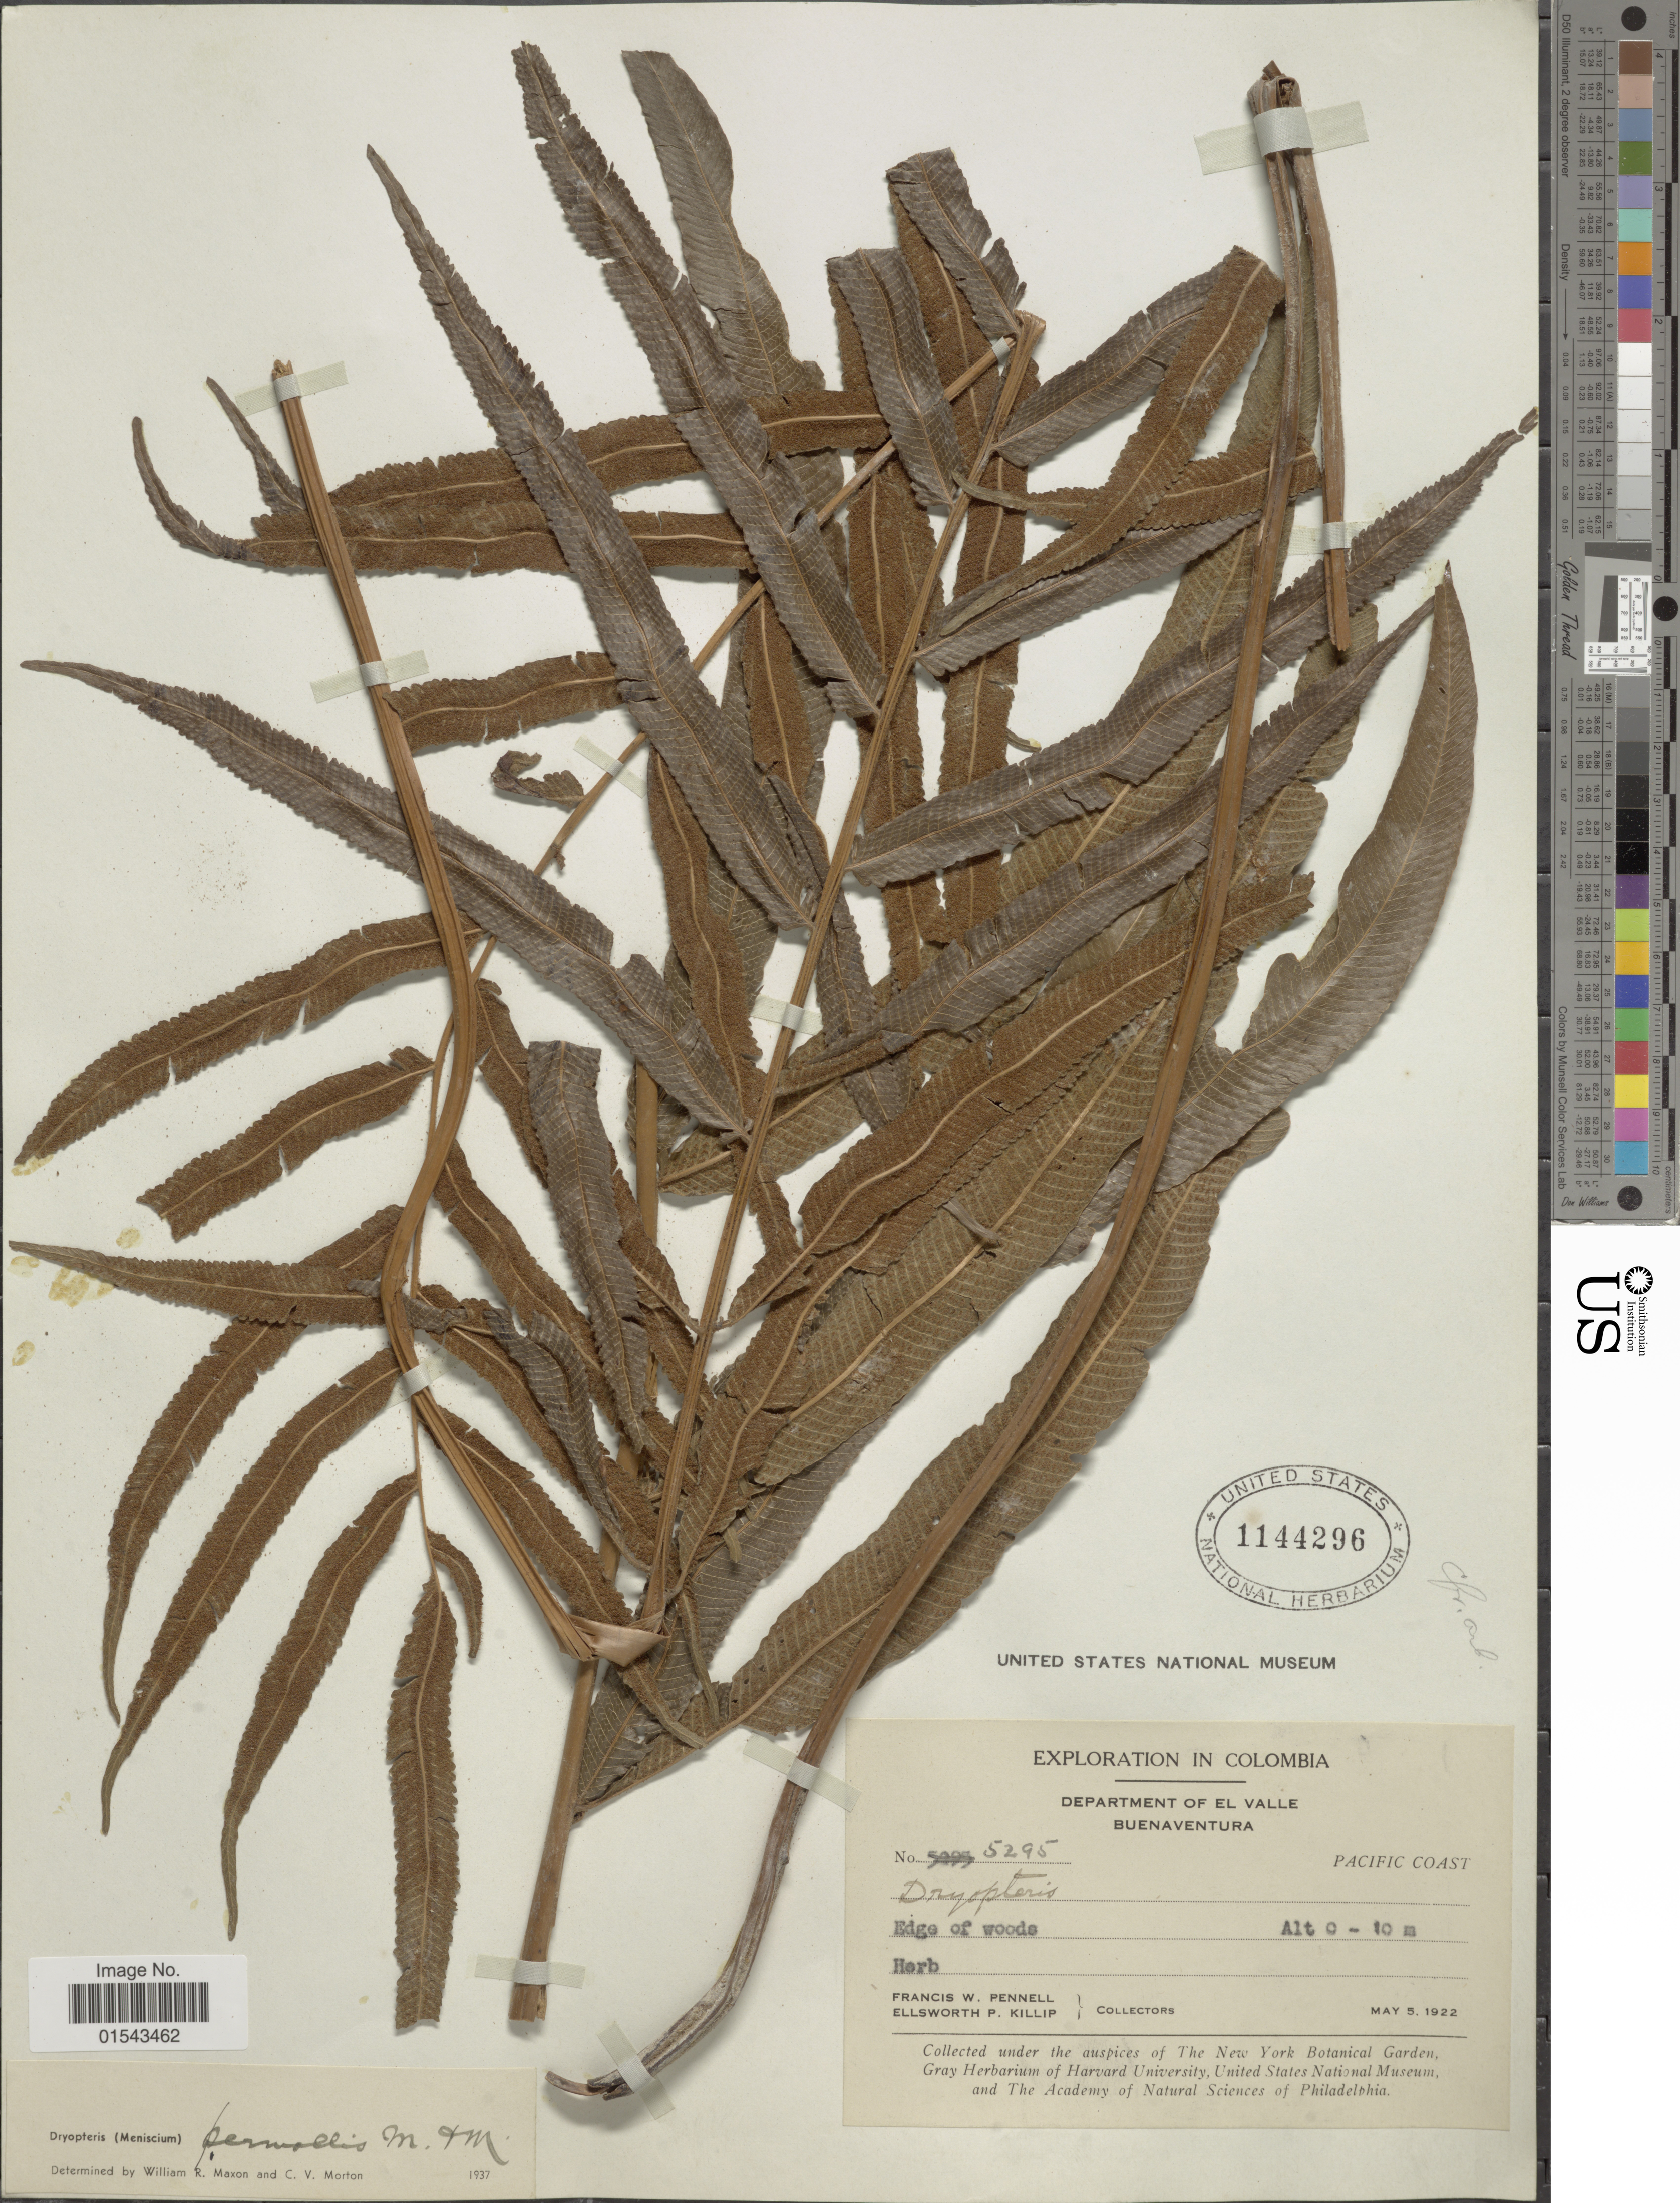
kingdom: Plantae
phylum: Tracheophyta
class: Polypodiopsida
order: Polypodiales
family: Thelypteridaceae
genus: Meniscium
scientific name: Meniscium arborescens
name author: Humb. & Bonpl. ex Willd.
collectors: F. W. Pennell & E. P. Killip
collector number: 5295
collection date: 1922-05-05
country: Colombia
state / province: Valle del Cauca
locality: Department of El Valle. Buenaventura. Pacific Coast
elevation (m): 0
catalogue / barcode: US 1144296